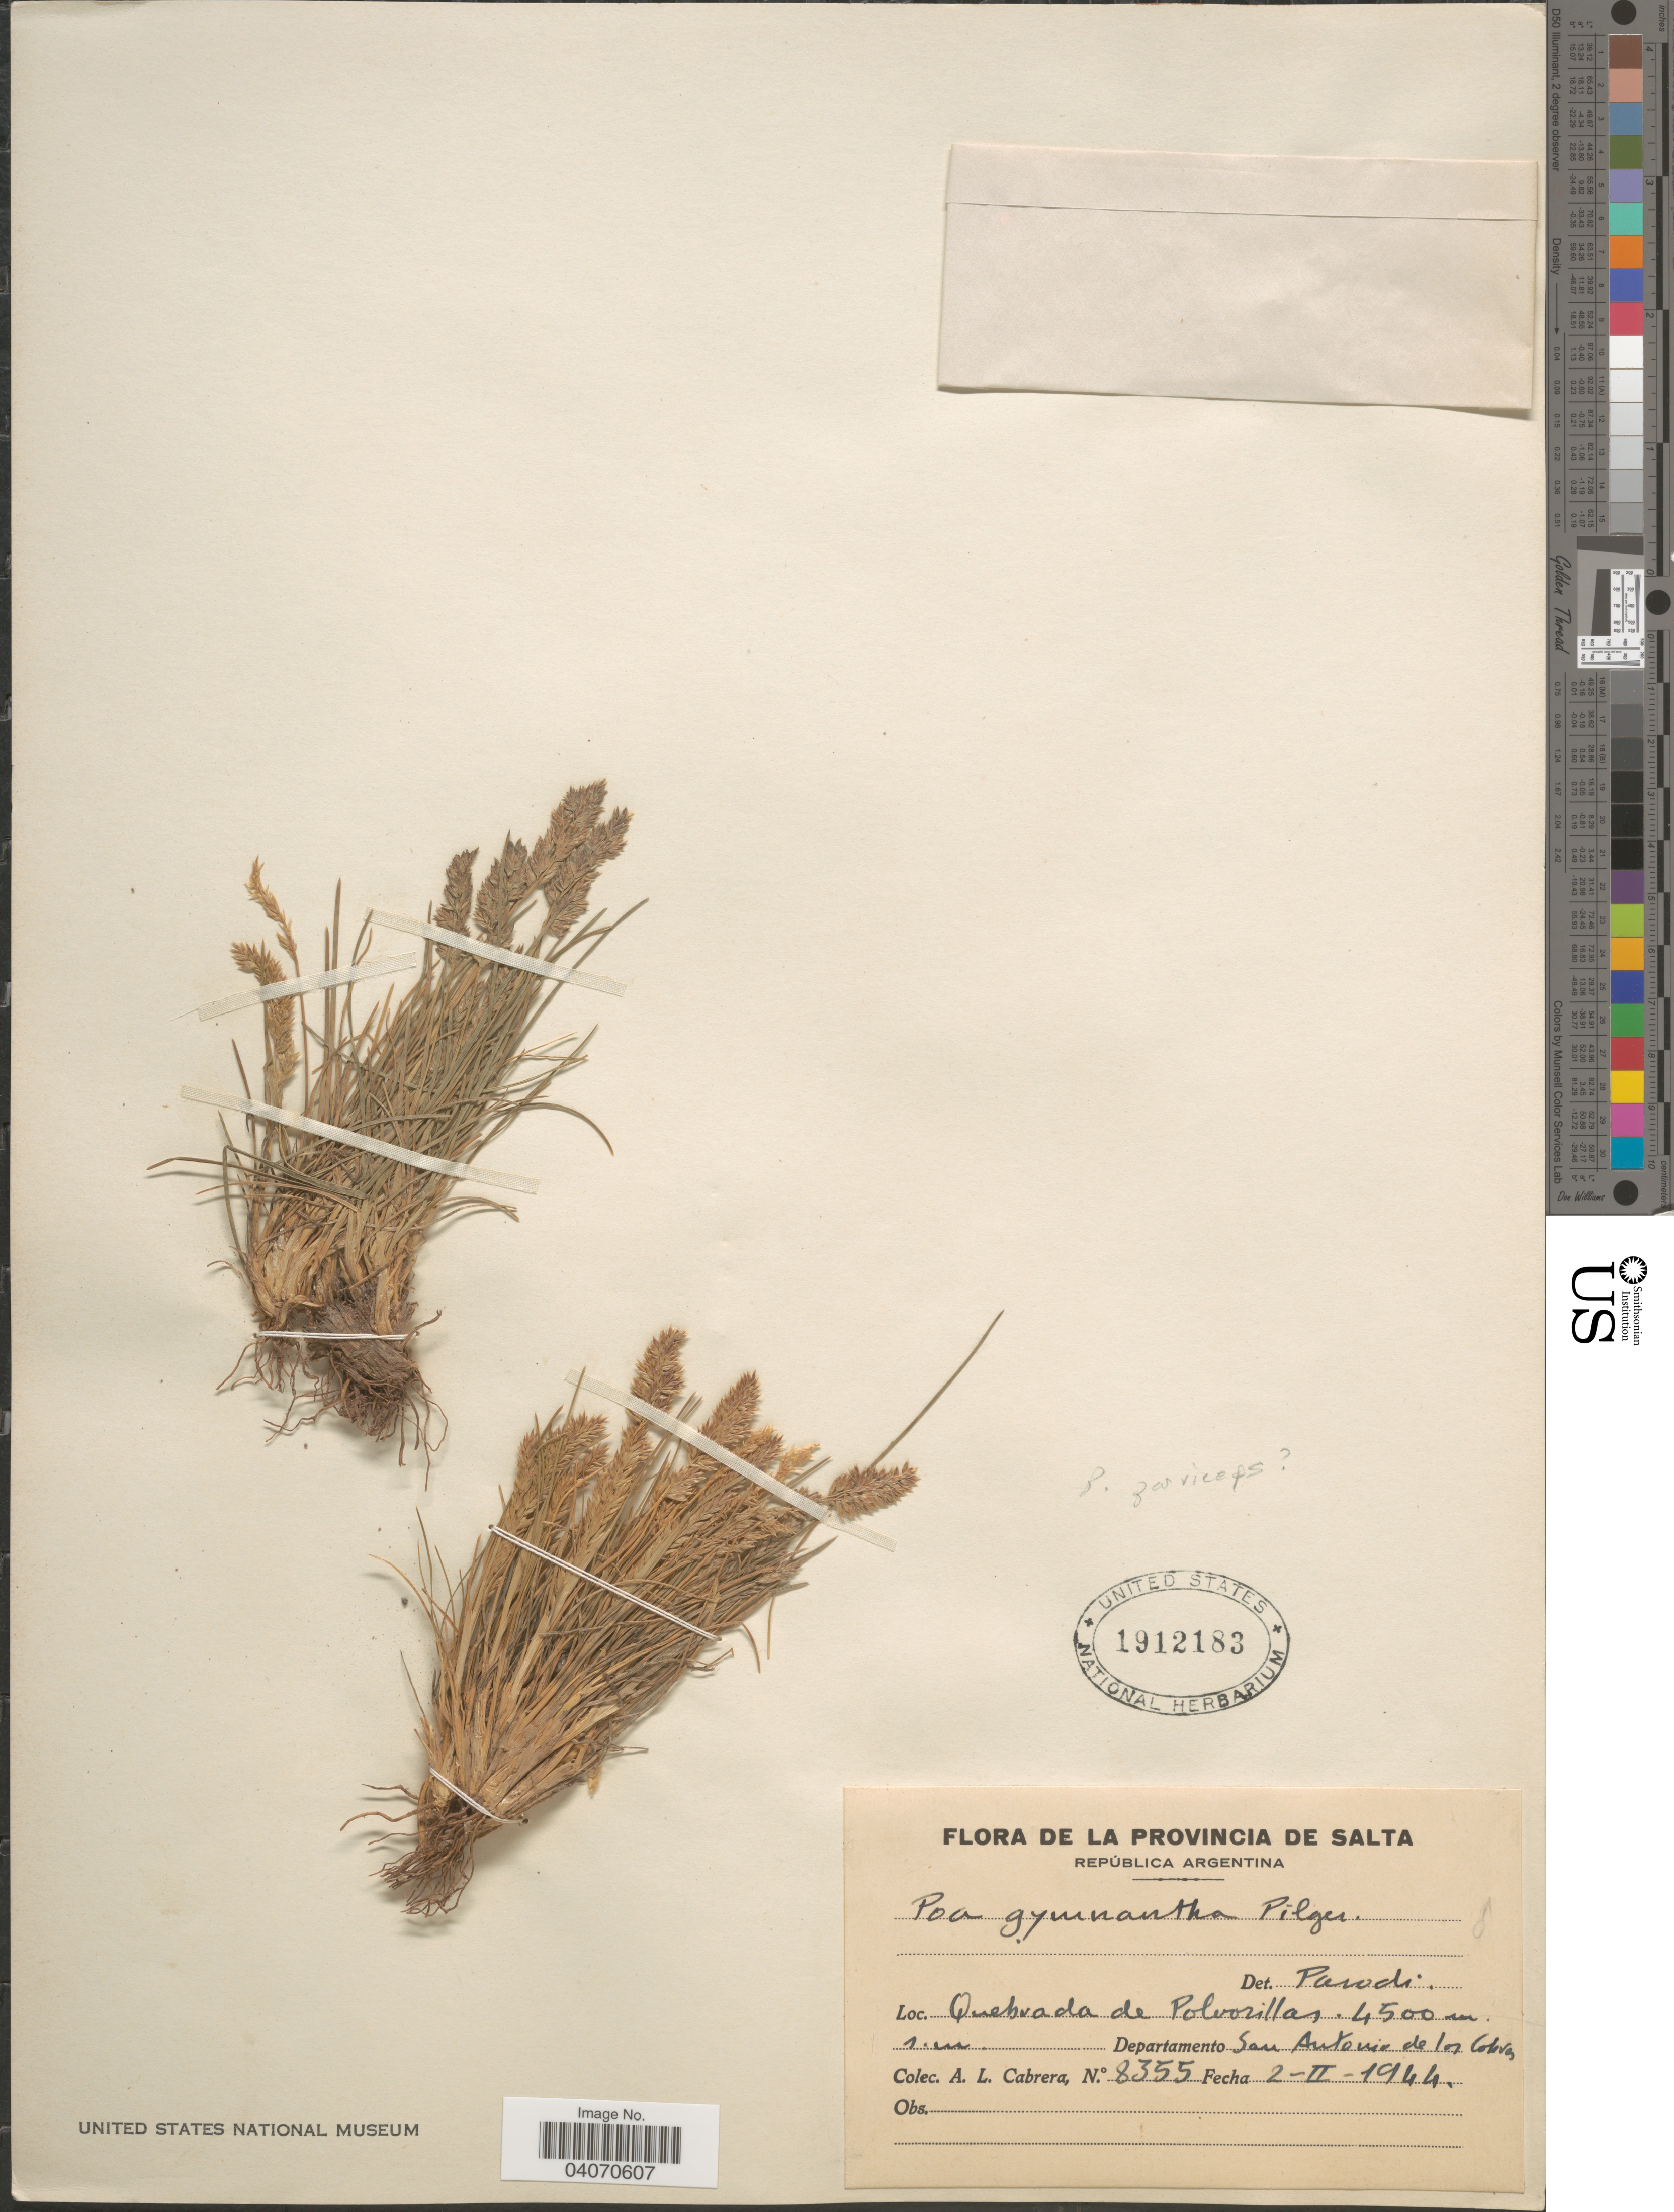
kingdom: Plantae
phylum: Tracheophyta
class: Liliopsida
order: Poales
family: Poaceae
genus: Poa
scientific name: Poa gymnantha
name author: Pilg.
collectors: A. L. Cabrera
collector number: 8355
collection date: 1944-02-02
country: Argentina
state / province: Salta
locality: República Argentina. Quebrada de Polvorillas. Departamento San Antonio de los Cobres.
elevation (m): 4500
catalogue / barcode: US 1912183